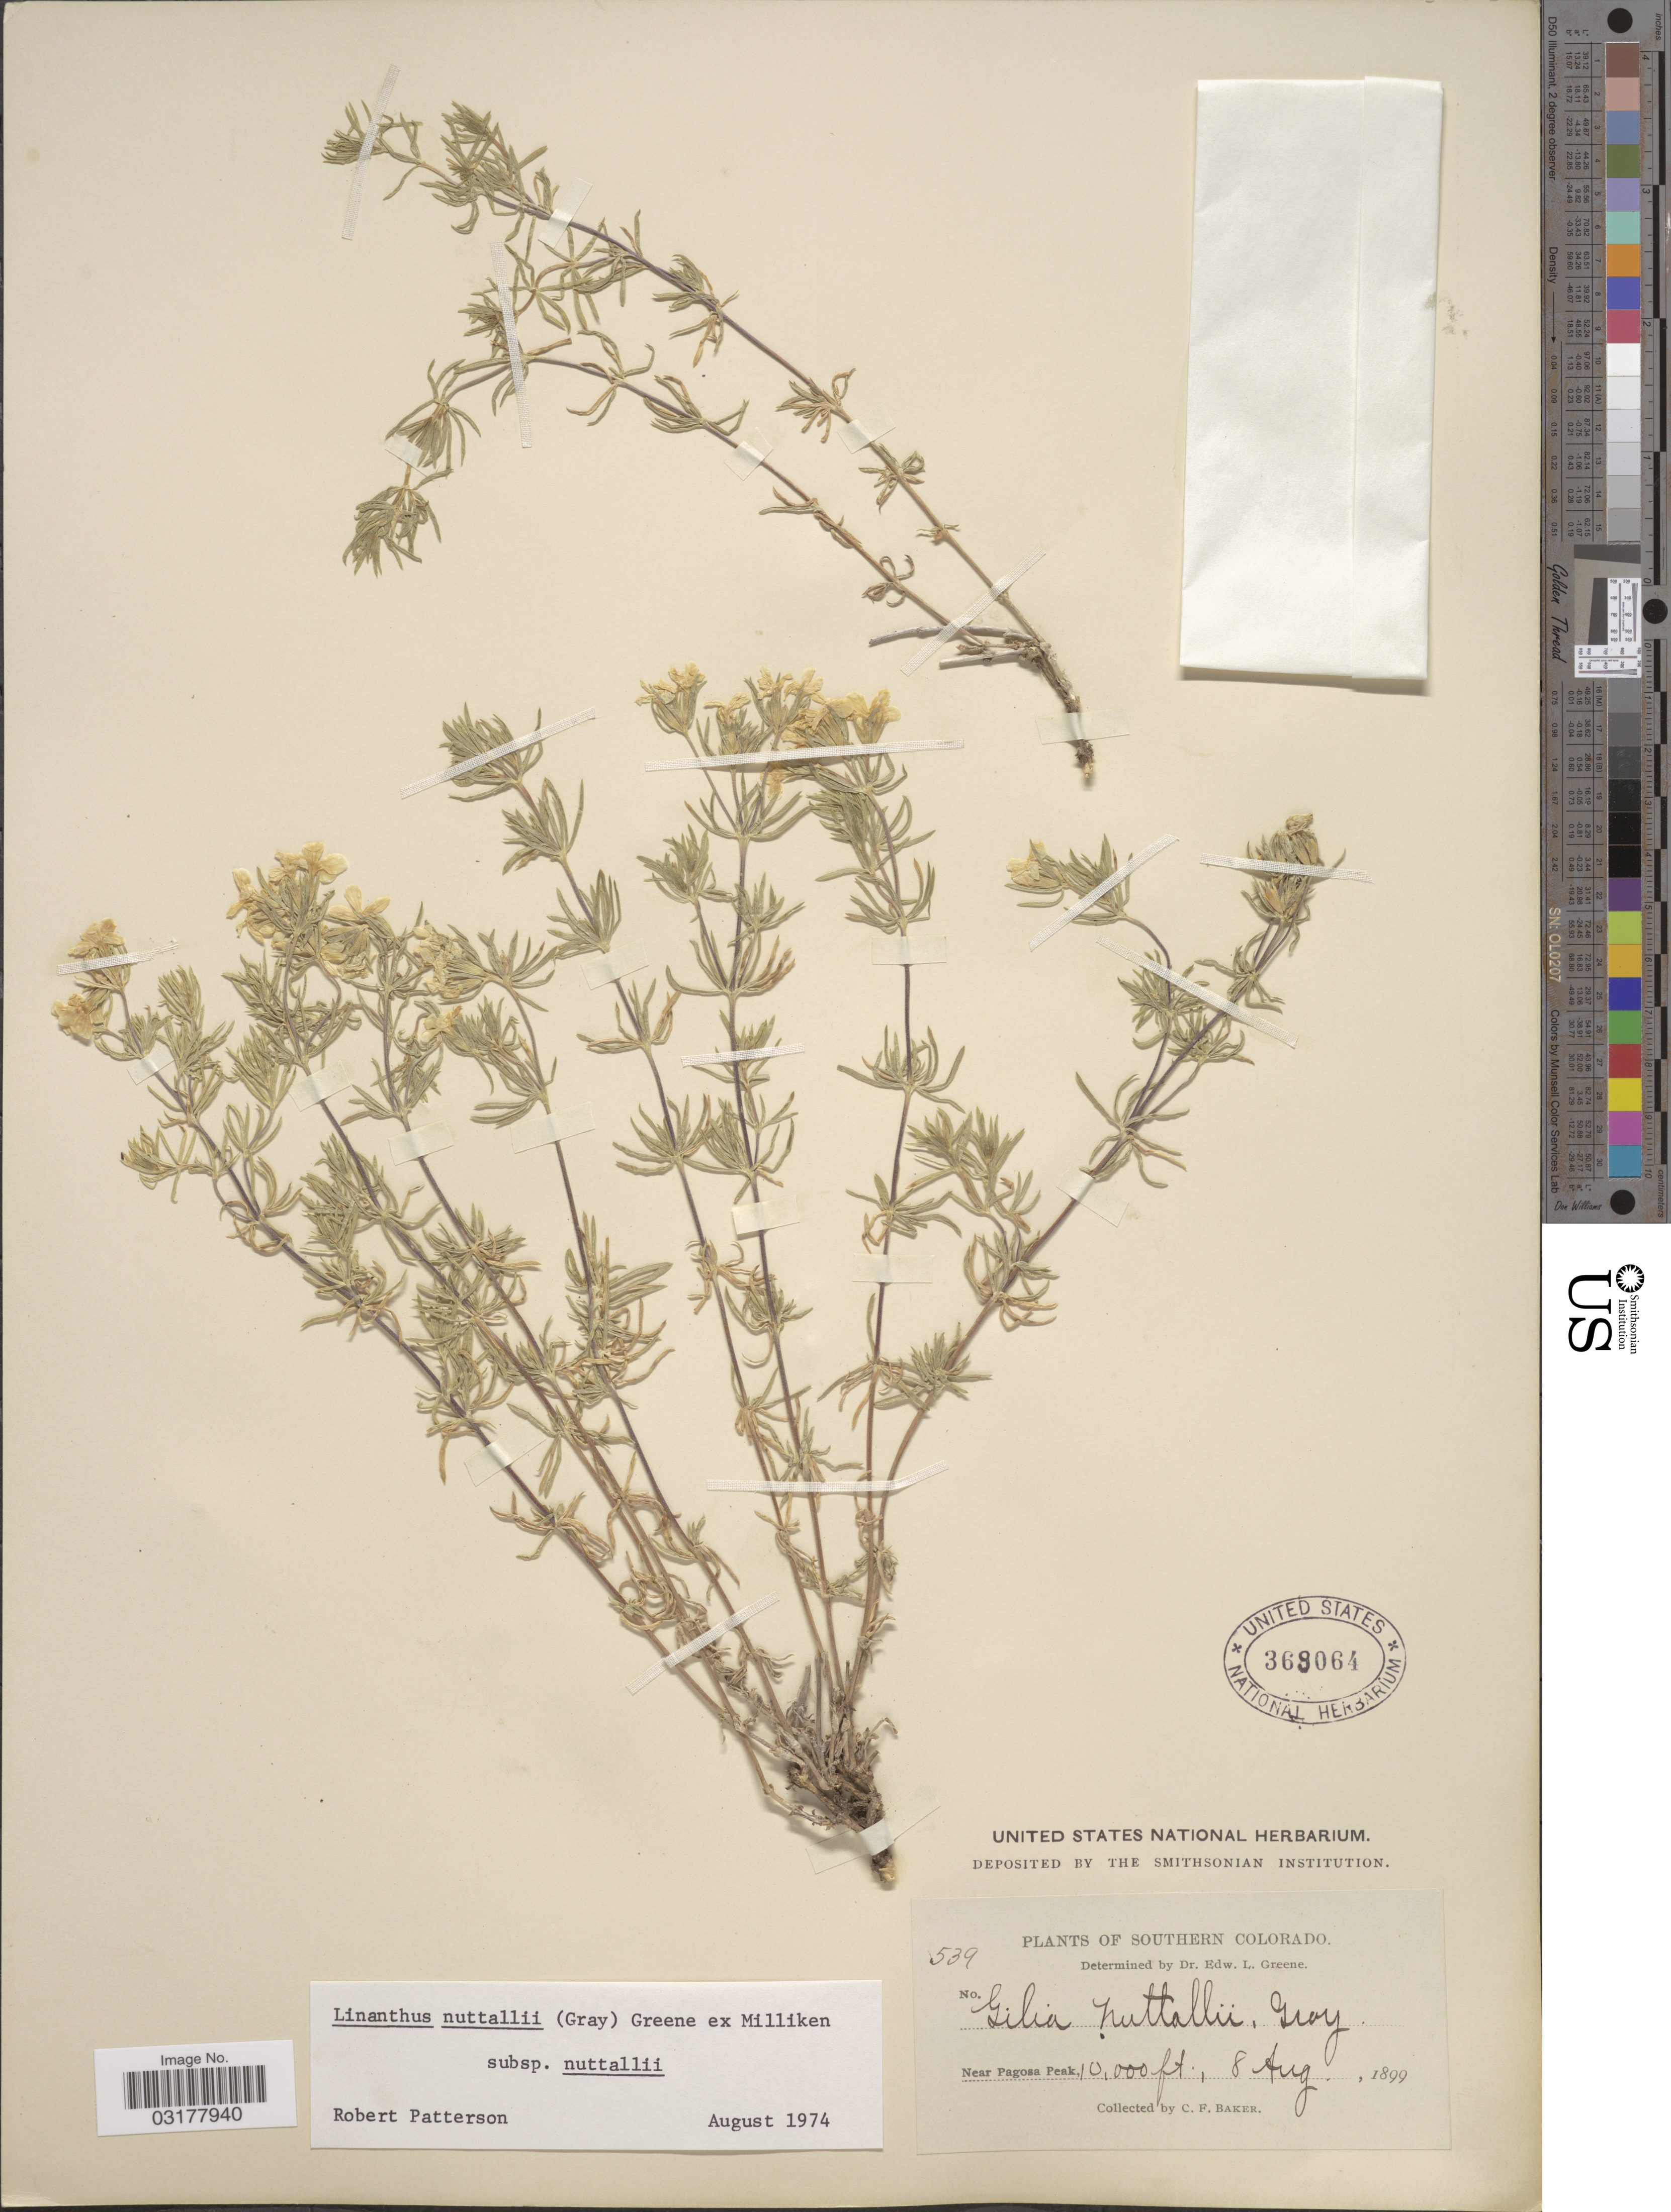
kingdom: Plantae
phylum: Tracheophyta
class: Magnoliopsida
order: Ericales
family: Polemoniaceae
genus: Leptosiphon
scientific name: Leptosiphon nuttallii subsp. nuttallii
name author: (A. Gray) J.M. Porter & L.A. Johnson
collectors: C. F. Baker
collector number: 539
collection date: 1899-08-08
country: United States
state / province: Colorado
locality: Southern Colorado. Near Pagosa Peak.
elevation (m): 3048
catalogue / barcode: US 369064